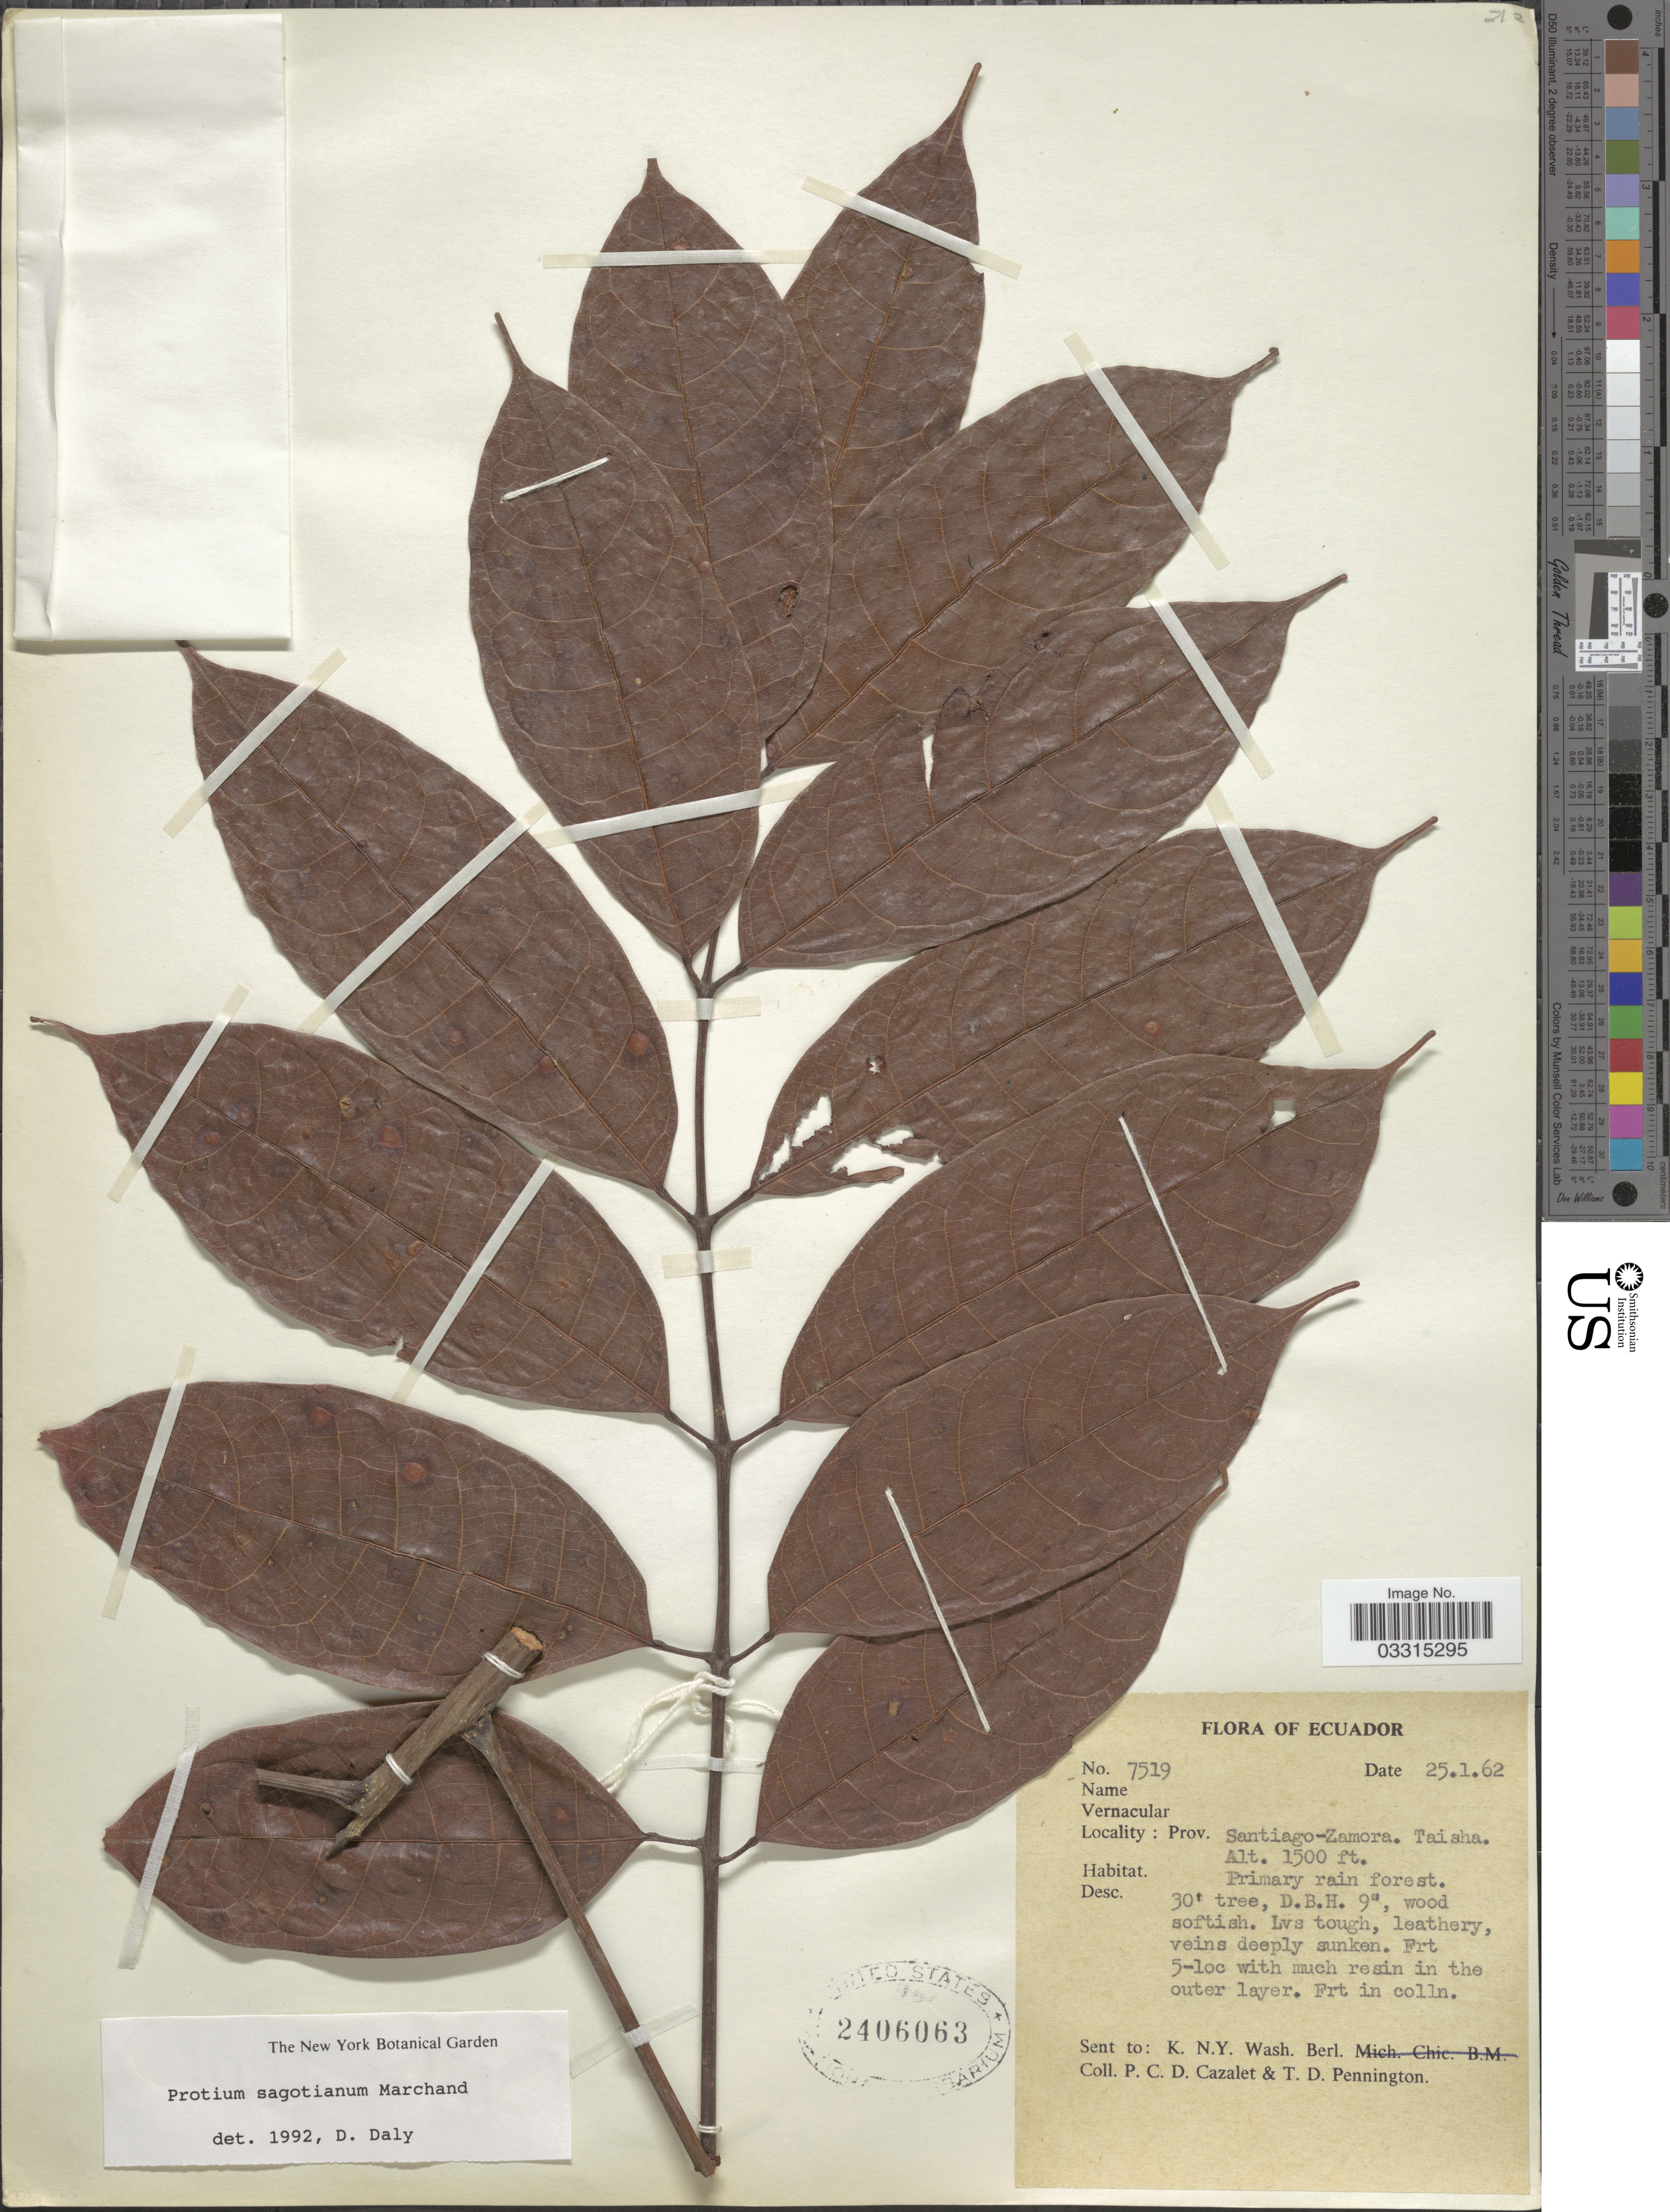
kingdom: Plantae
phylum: Tracheophyta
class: Magnoliopsida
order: Sapindales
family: Burseraceae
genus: Protium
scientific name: Protium sagotianum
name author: Marchand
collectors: P. C. D. Cazalet & T. D. Pennington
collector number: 7519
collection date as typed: Transcribed d/m/y: 25/1/62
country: Ecuador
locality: Prov. Santiago-Zamora. Taisha.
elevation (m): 457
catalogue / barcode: US 2406063